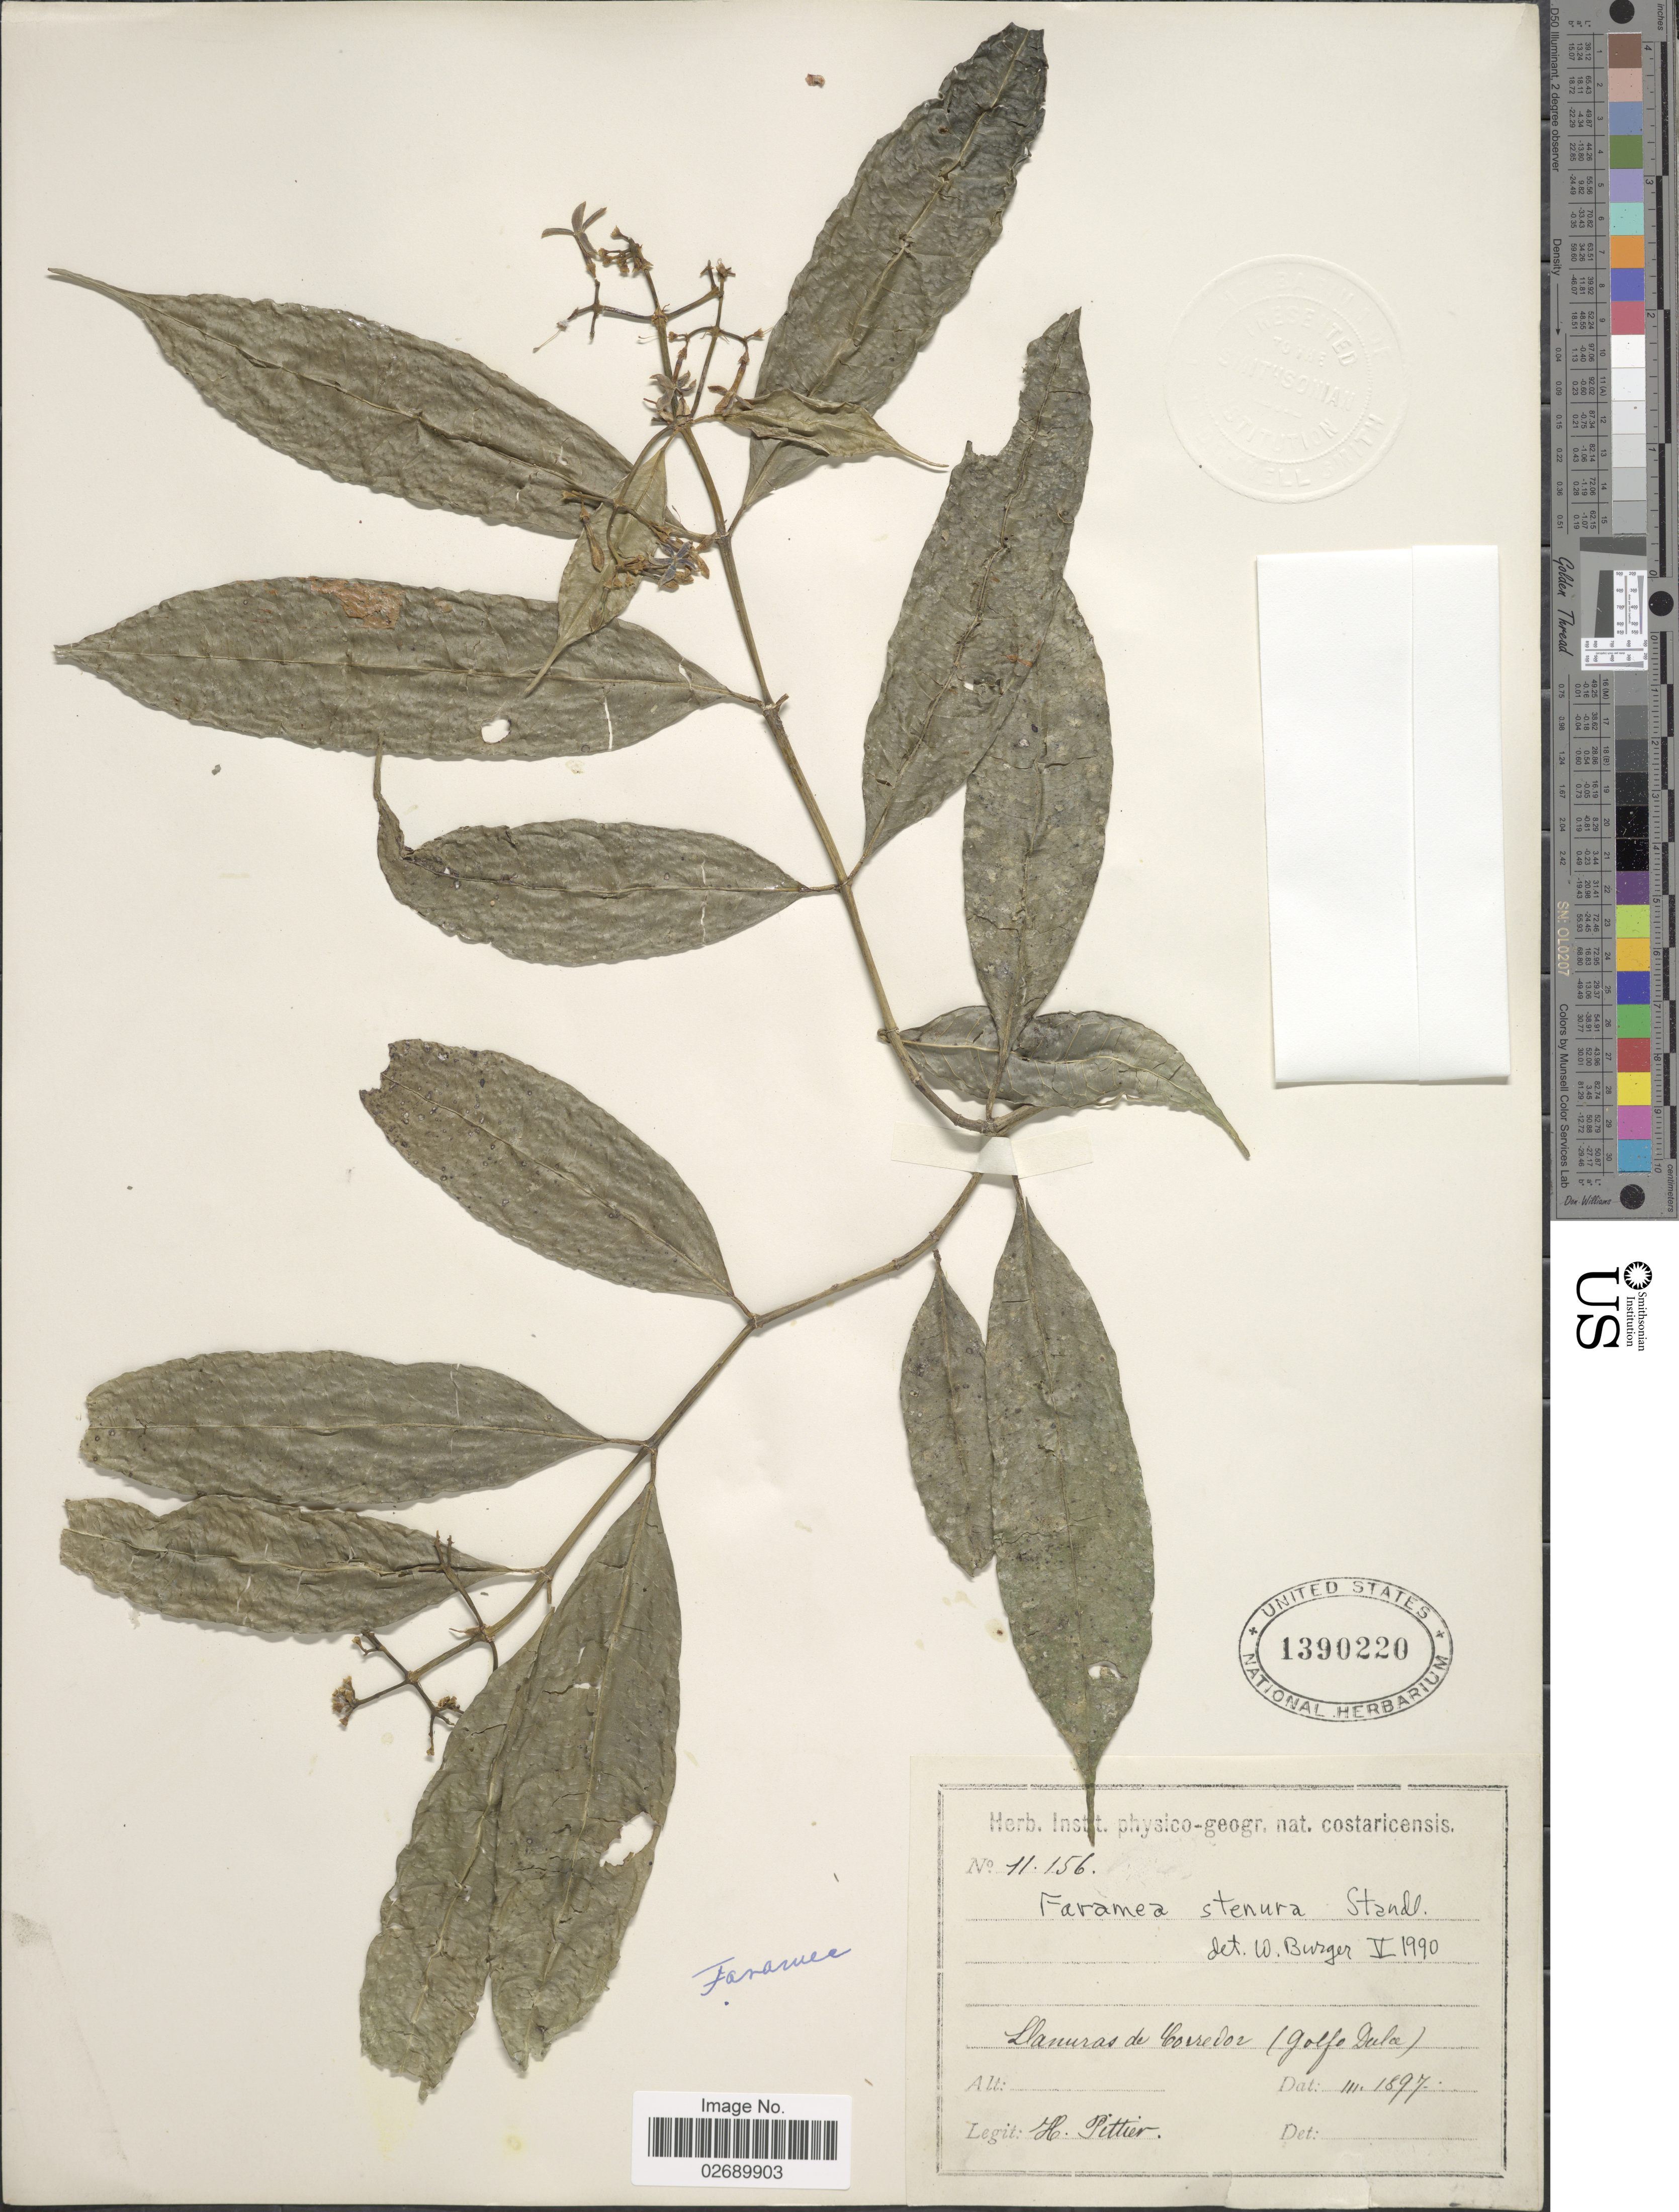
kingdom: Plantae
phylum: Tracheophyta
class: Magnoliopsida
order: Gentianales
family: Rubiaceae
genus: Faramea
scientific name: Faramea stenura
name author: Standl.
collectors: H. F. Pittier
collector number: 11156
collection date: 1897-03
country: Costa Rica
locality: Llamuras de Corredor (Golfo Dulce)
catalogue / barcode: US 1390220